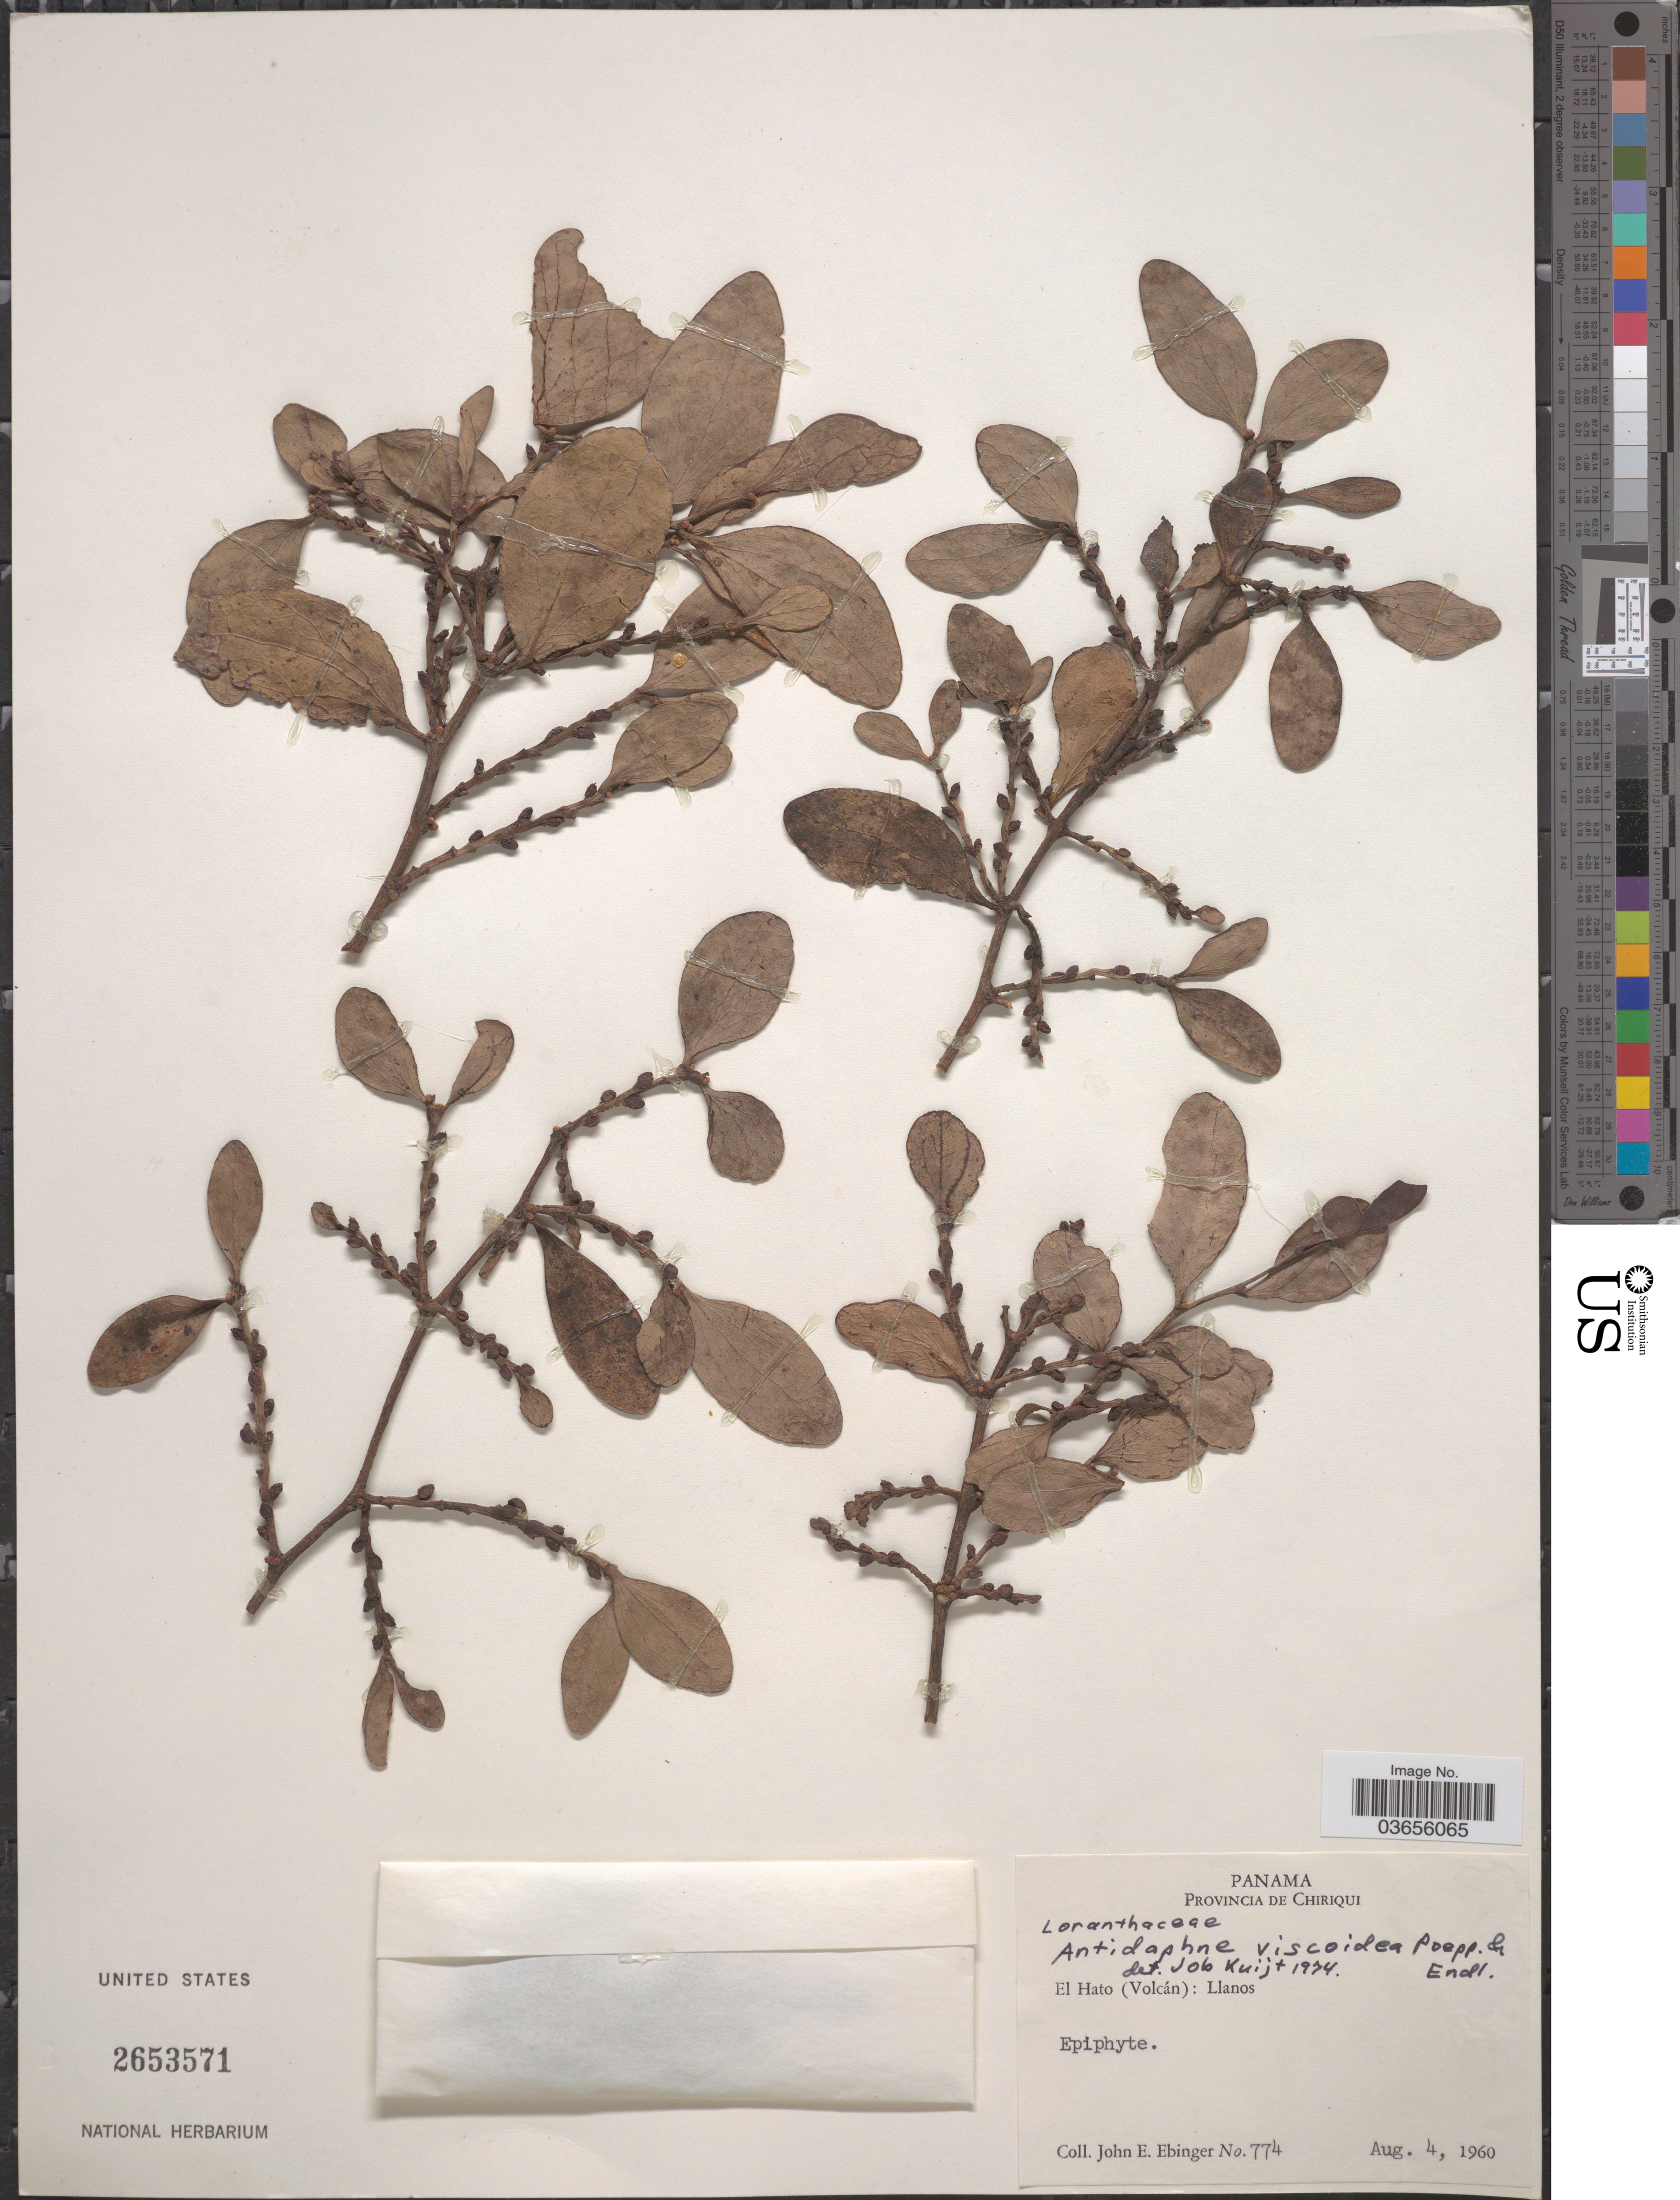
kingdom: Plantae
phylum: Tracheophyta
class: Magnoliopsida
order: Santalales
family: Santalaceae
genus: Antidaphne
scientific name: Antidaphne viscoidea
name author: Poepp. & Endl.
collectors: J. Ebinger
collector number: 774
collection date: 1960-08-04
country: Panama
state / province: Chiriqui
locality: El Hato (Volcán): Llanos.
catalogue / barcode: US 2653571